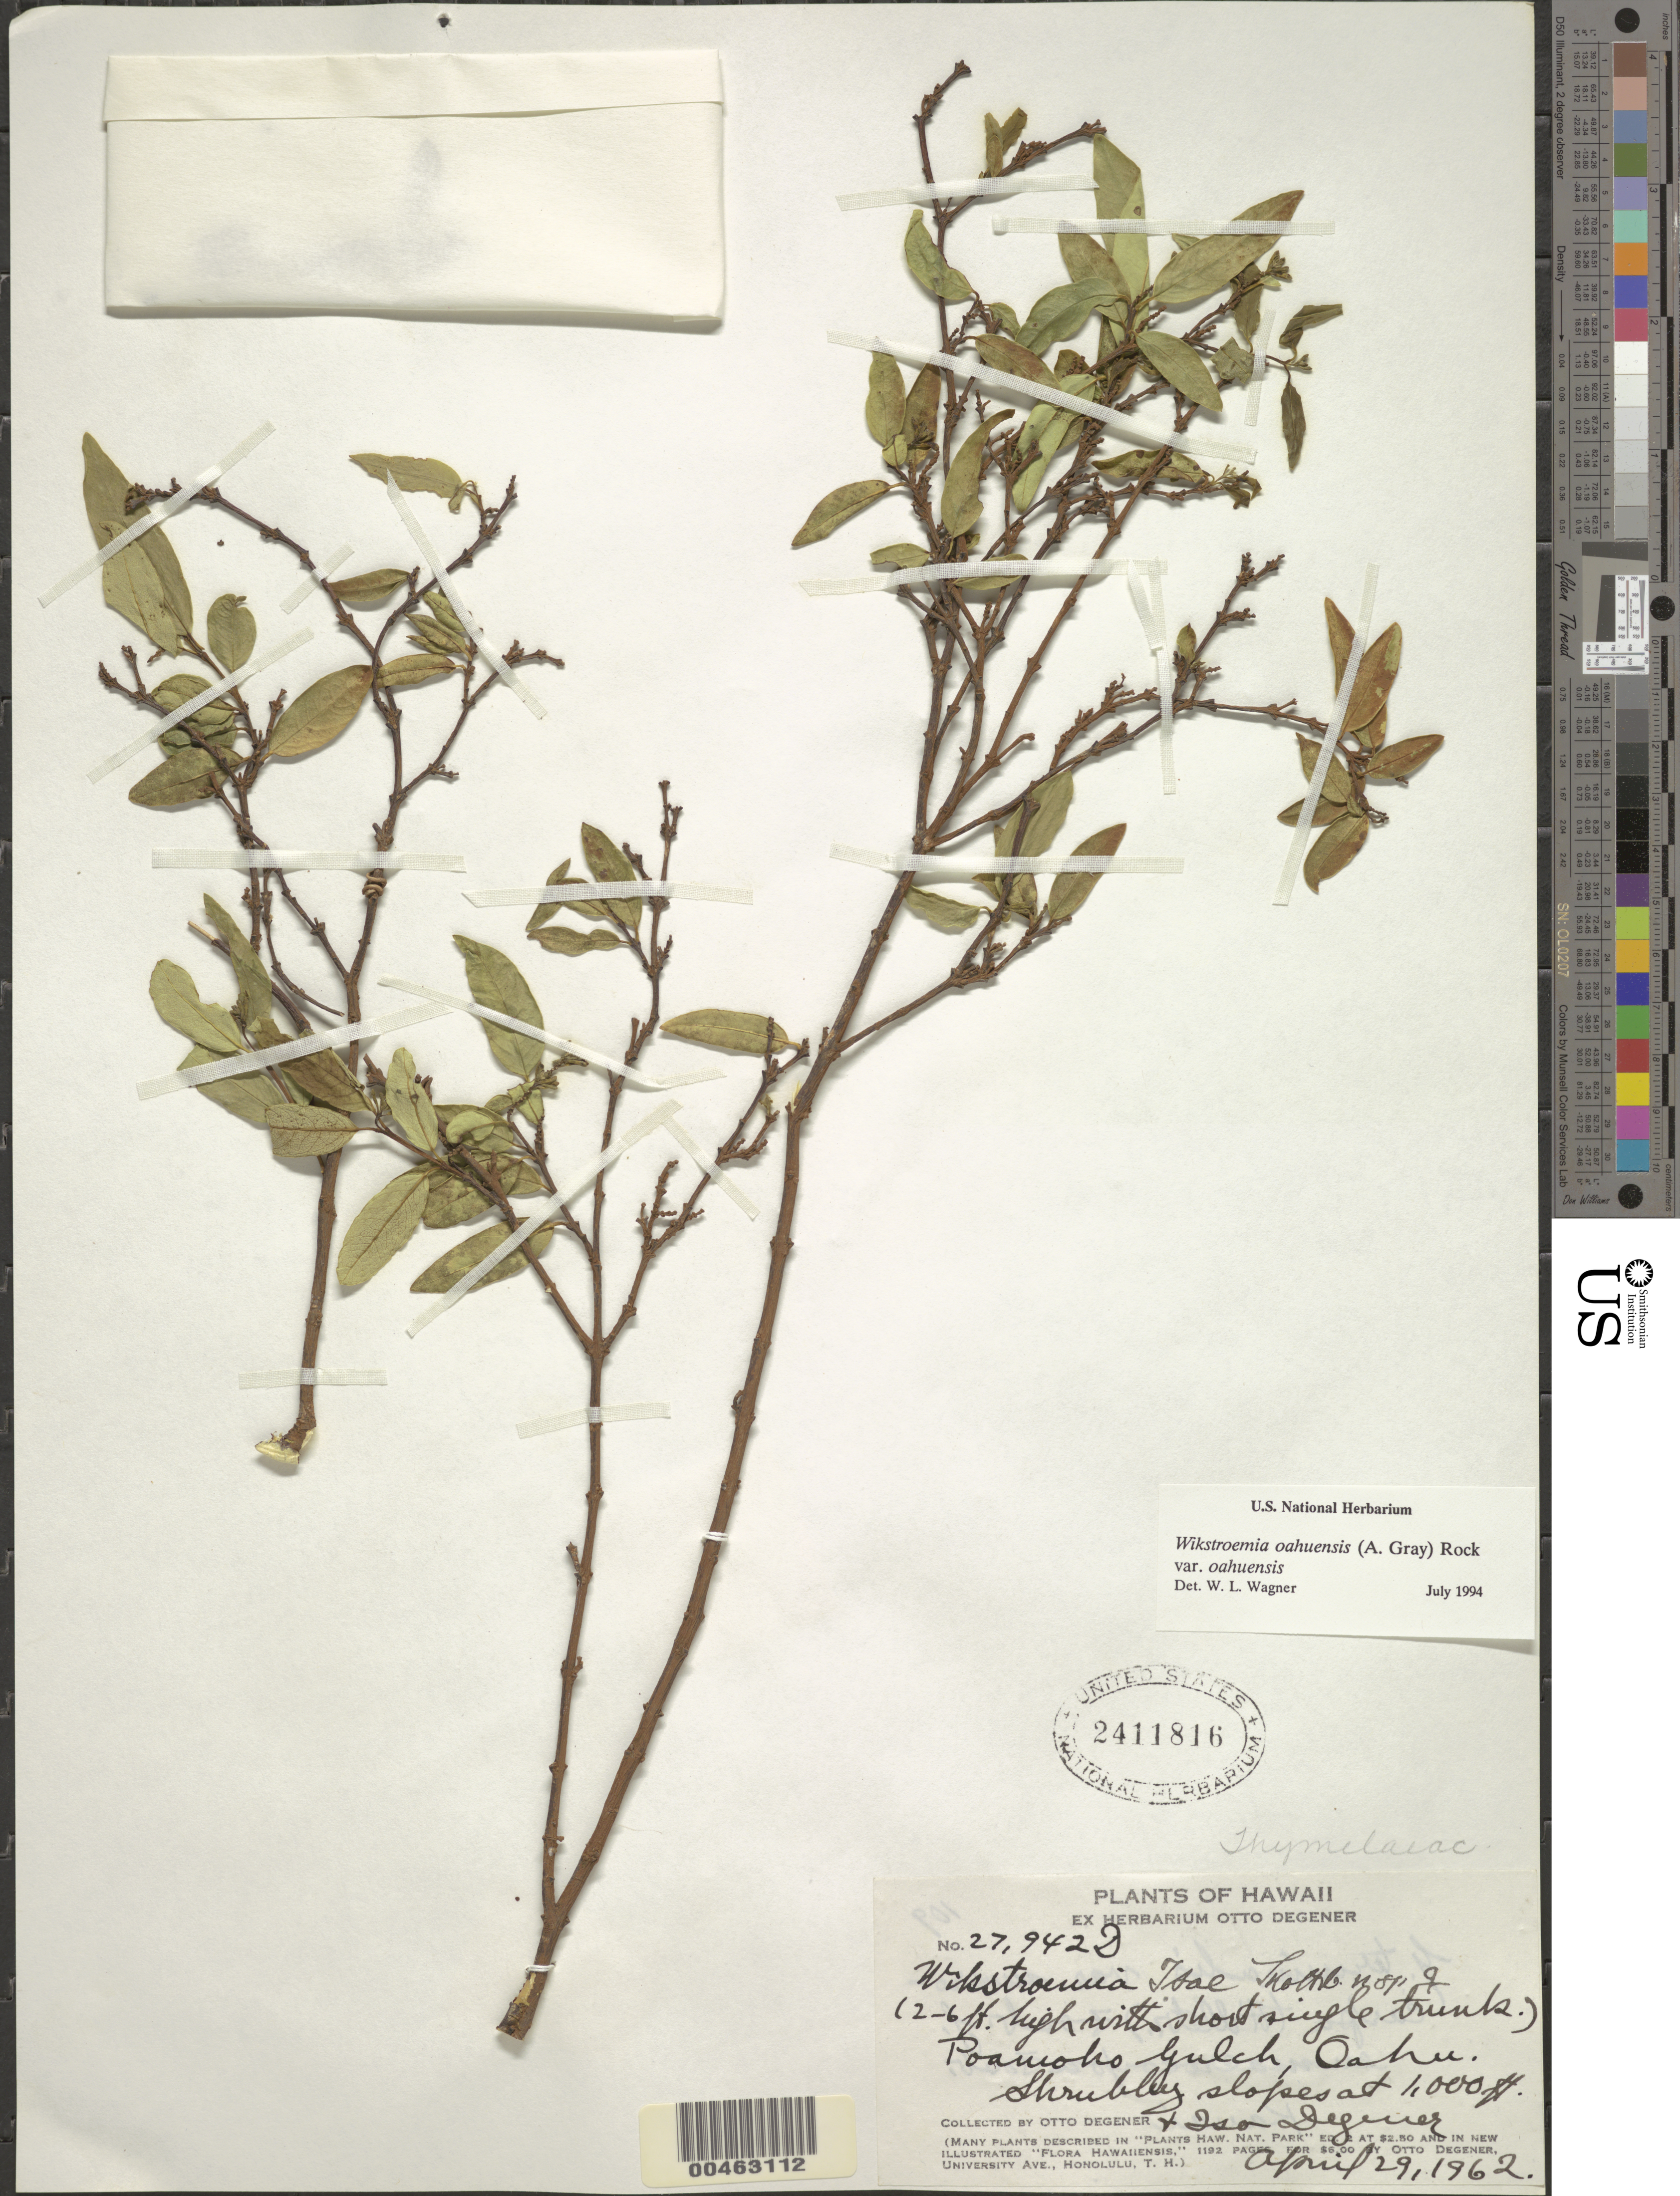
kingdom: Plantae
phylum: Tracheophyta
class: Magnoliopsida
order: Malvales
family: Thymelaeaceae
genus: Wikstroemia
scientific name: Wikstroemia oahuensis var. oahuensis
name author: (A. Gray) Rock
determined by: Wagner, W. L., (BOT), Smithsonian Institution - National Museum of Natural History (UNITED STATES)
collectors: O. Degener & I. Degener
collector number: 27942d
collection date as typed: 29 Apr 1962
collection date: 1962-04-29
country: United States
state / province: Hawaii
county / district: Honolulu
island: Oahu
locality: Poamoho Gulch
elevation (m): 305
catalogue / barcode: US 2411816